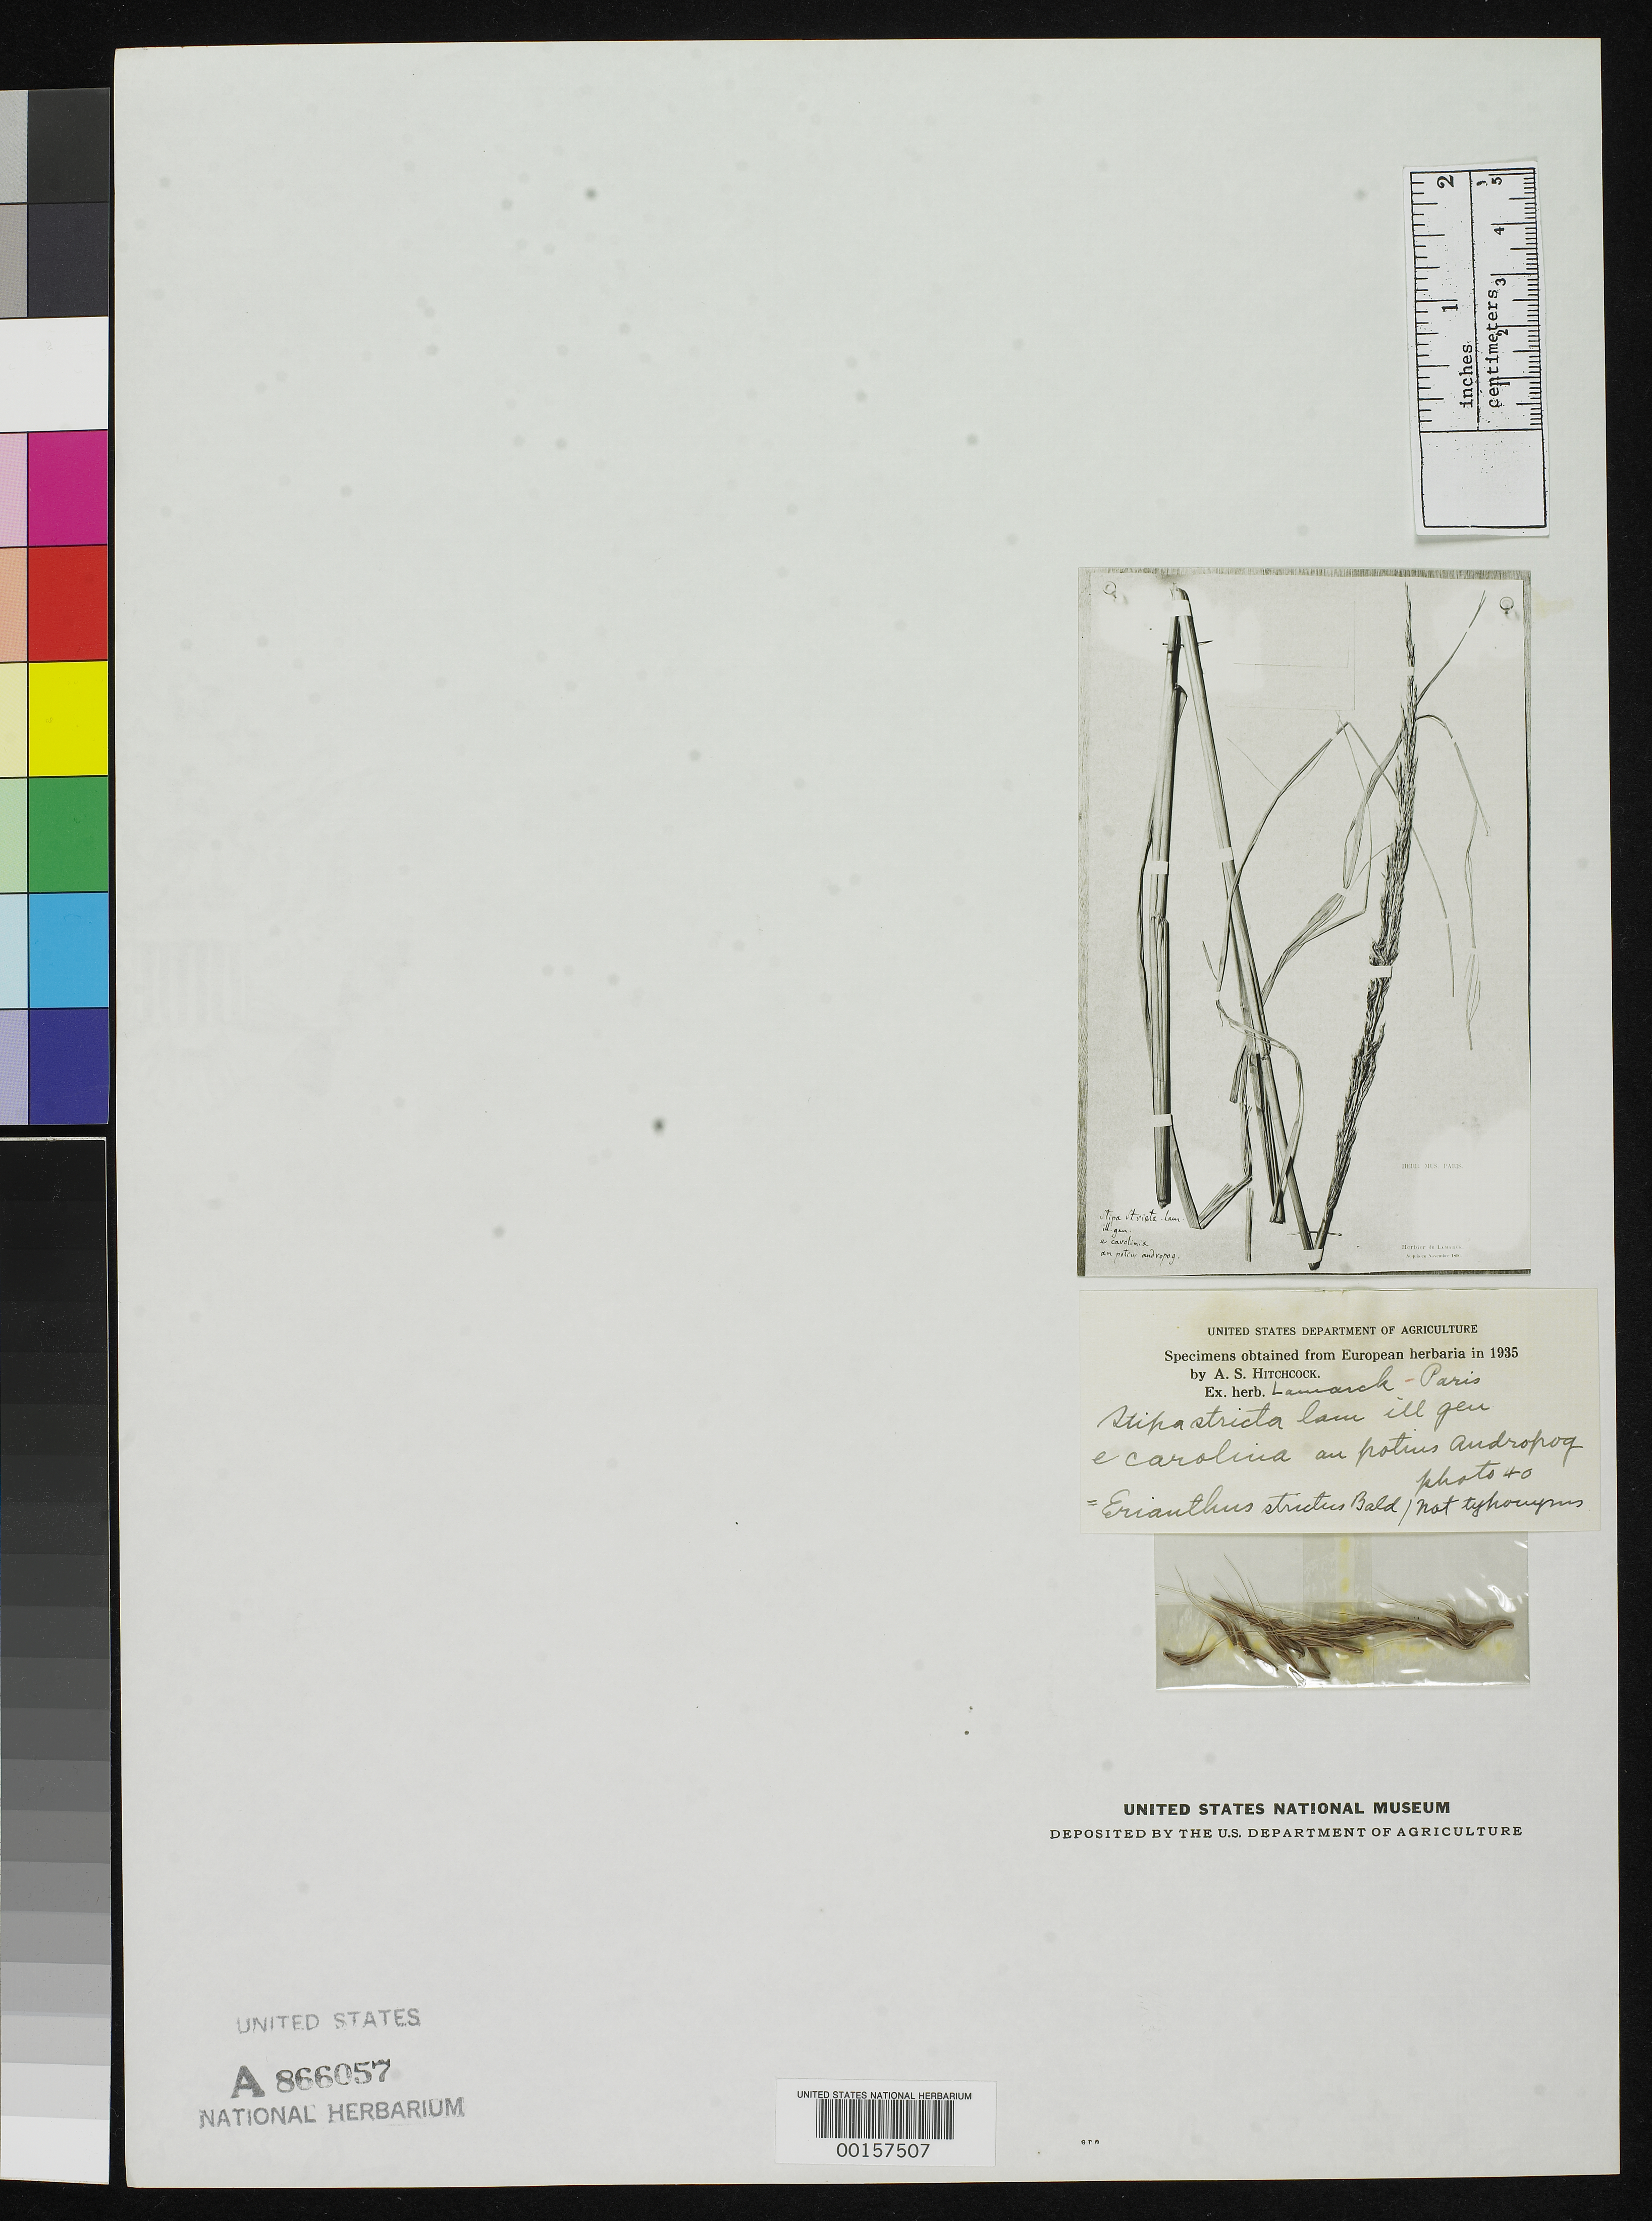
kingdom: Plantae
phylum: Tracheophyta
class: Liliopsida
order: Poales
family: Poaceae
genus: Stipa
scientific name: Stipa stricta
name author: Lam.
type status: Type Fragment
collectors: D. Fraser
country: United States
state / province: South Carolina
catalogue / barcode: US 866057A